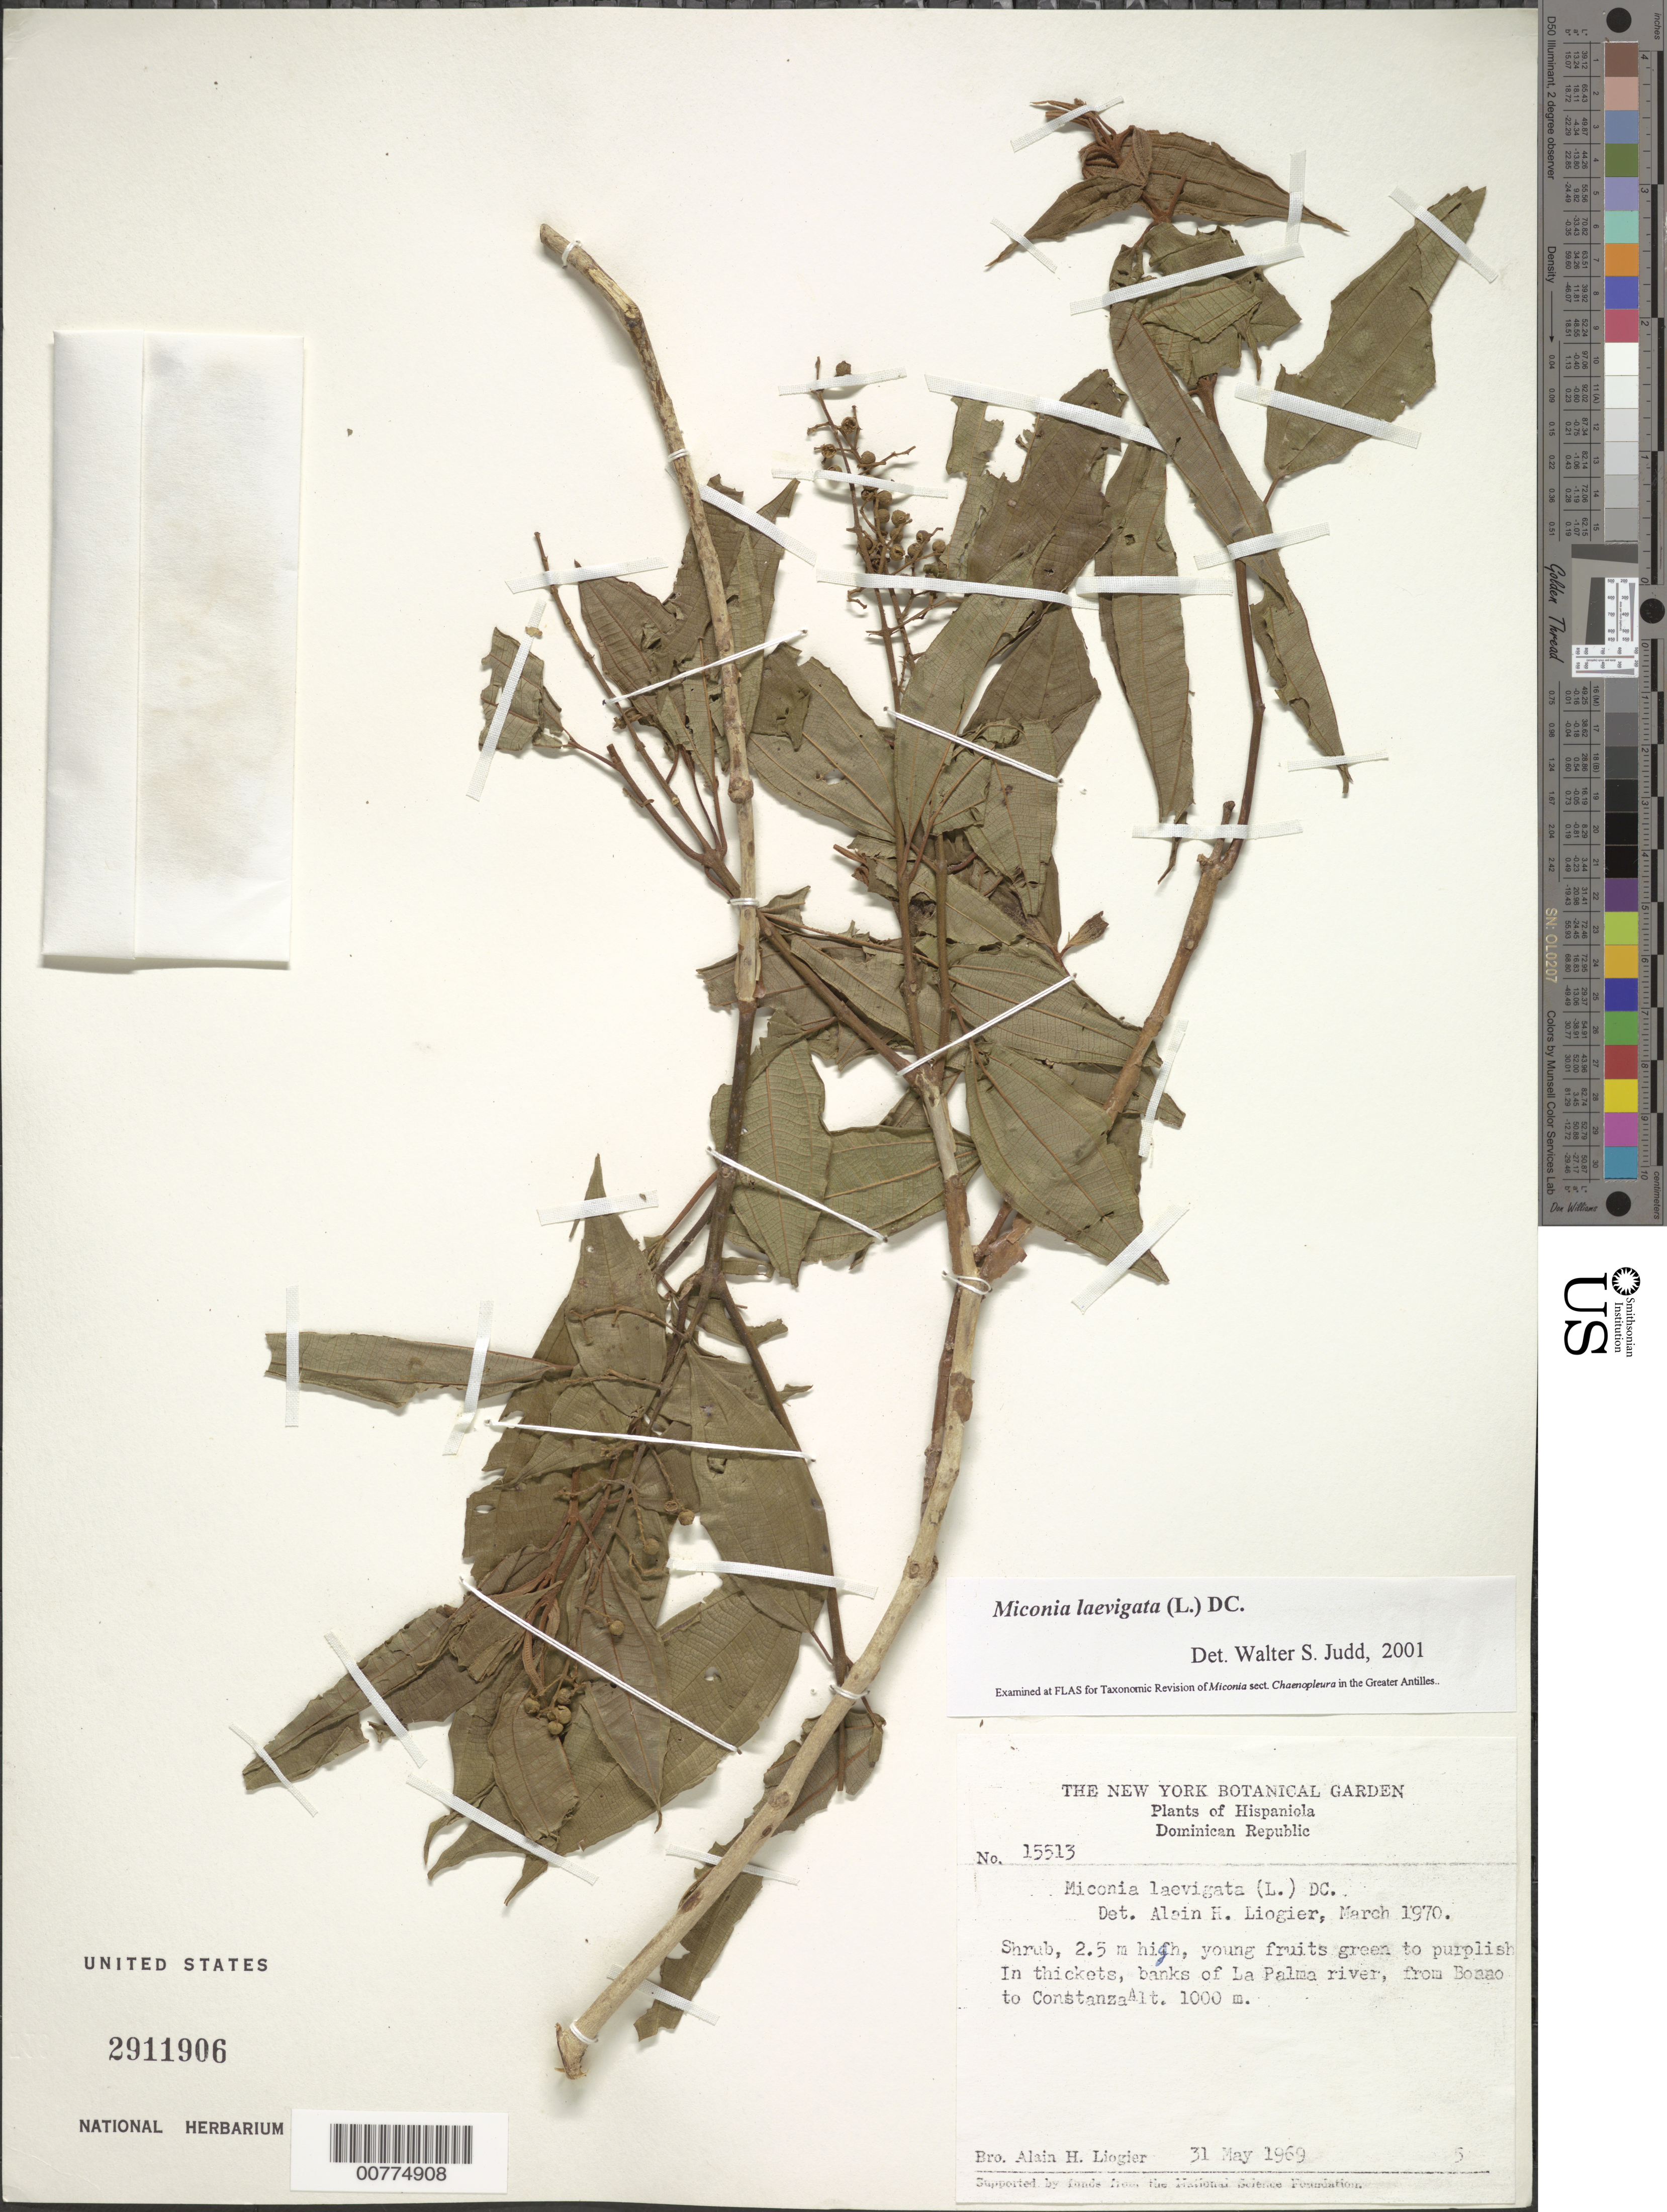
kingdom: Plantae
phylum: Tracheophyta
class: Magnoliopsida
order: Myrtales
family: Melastomataceae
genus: Miconia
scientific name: Miconia laevigata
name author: (L.) D. Don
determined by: Judd, Walter S.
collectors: A. H. Liogier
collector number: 15513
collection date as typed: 31 May 1969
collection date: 1969-05-31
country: Dominican Republic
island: Hispaniola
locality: From Bonao to Constanza, La Palma River.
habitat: In thickets, banks of river.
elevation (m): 1000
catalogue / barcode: US 2911906